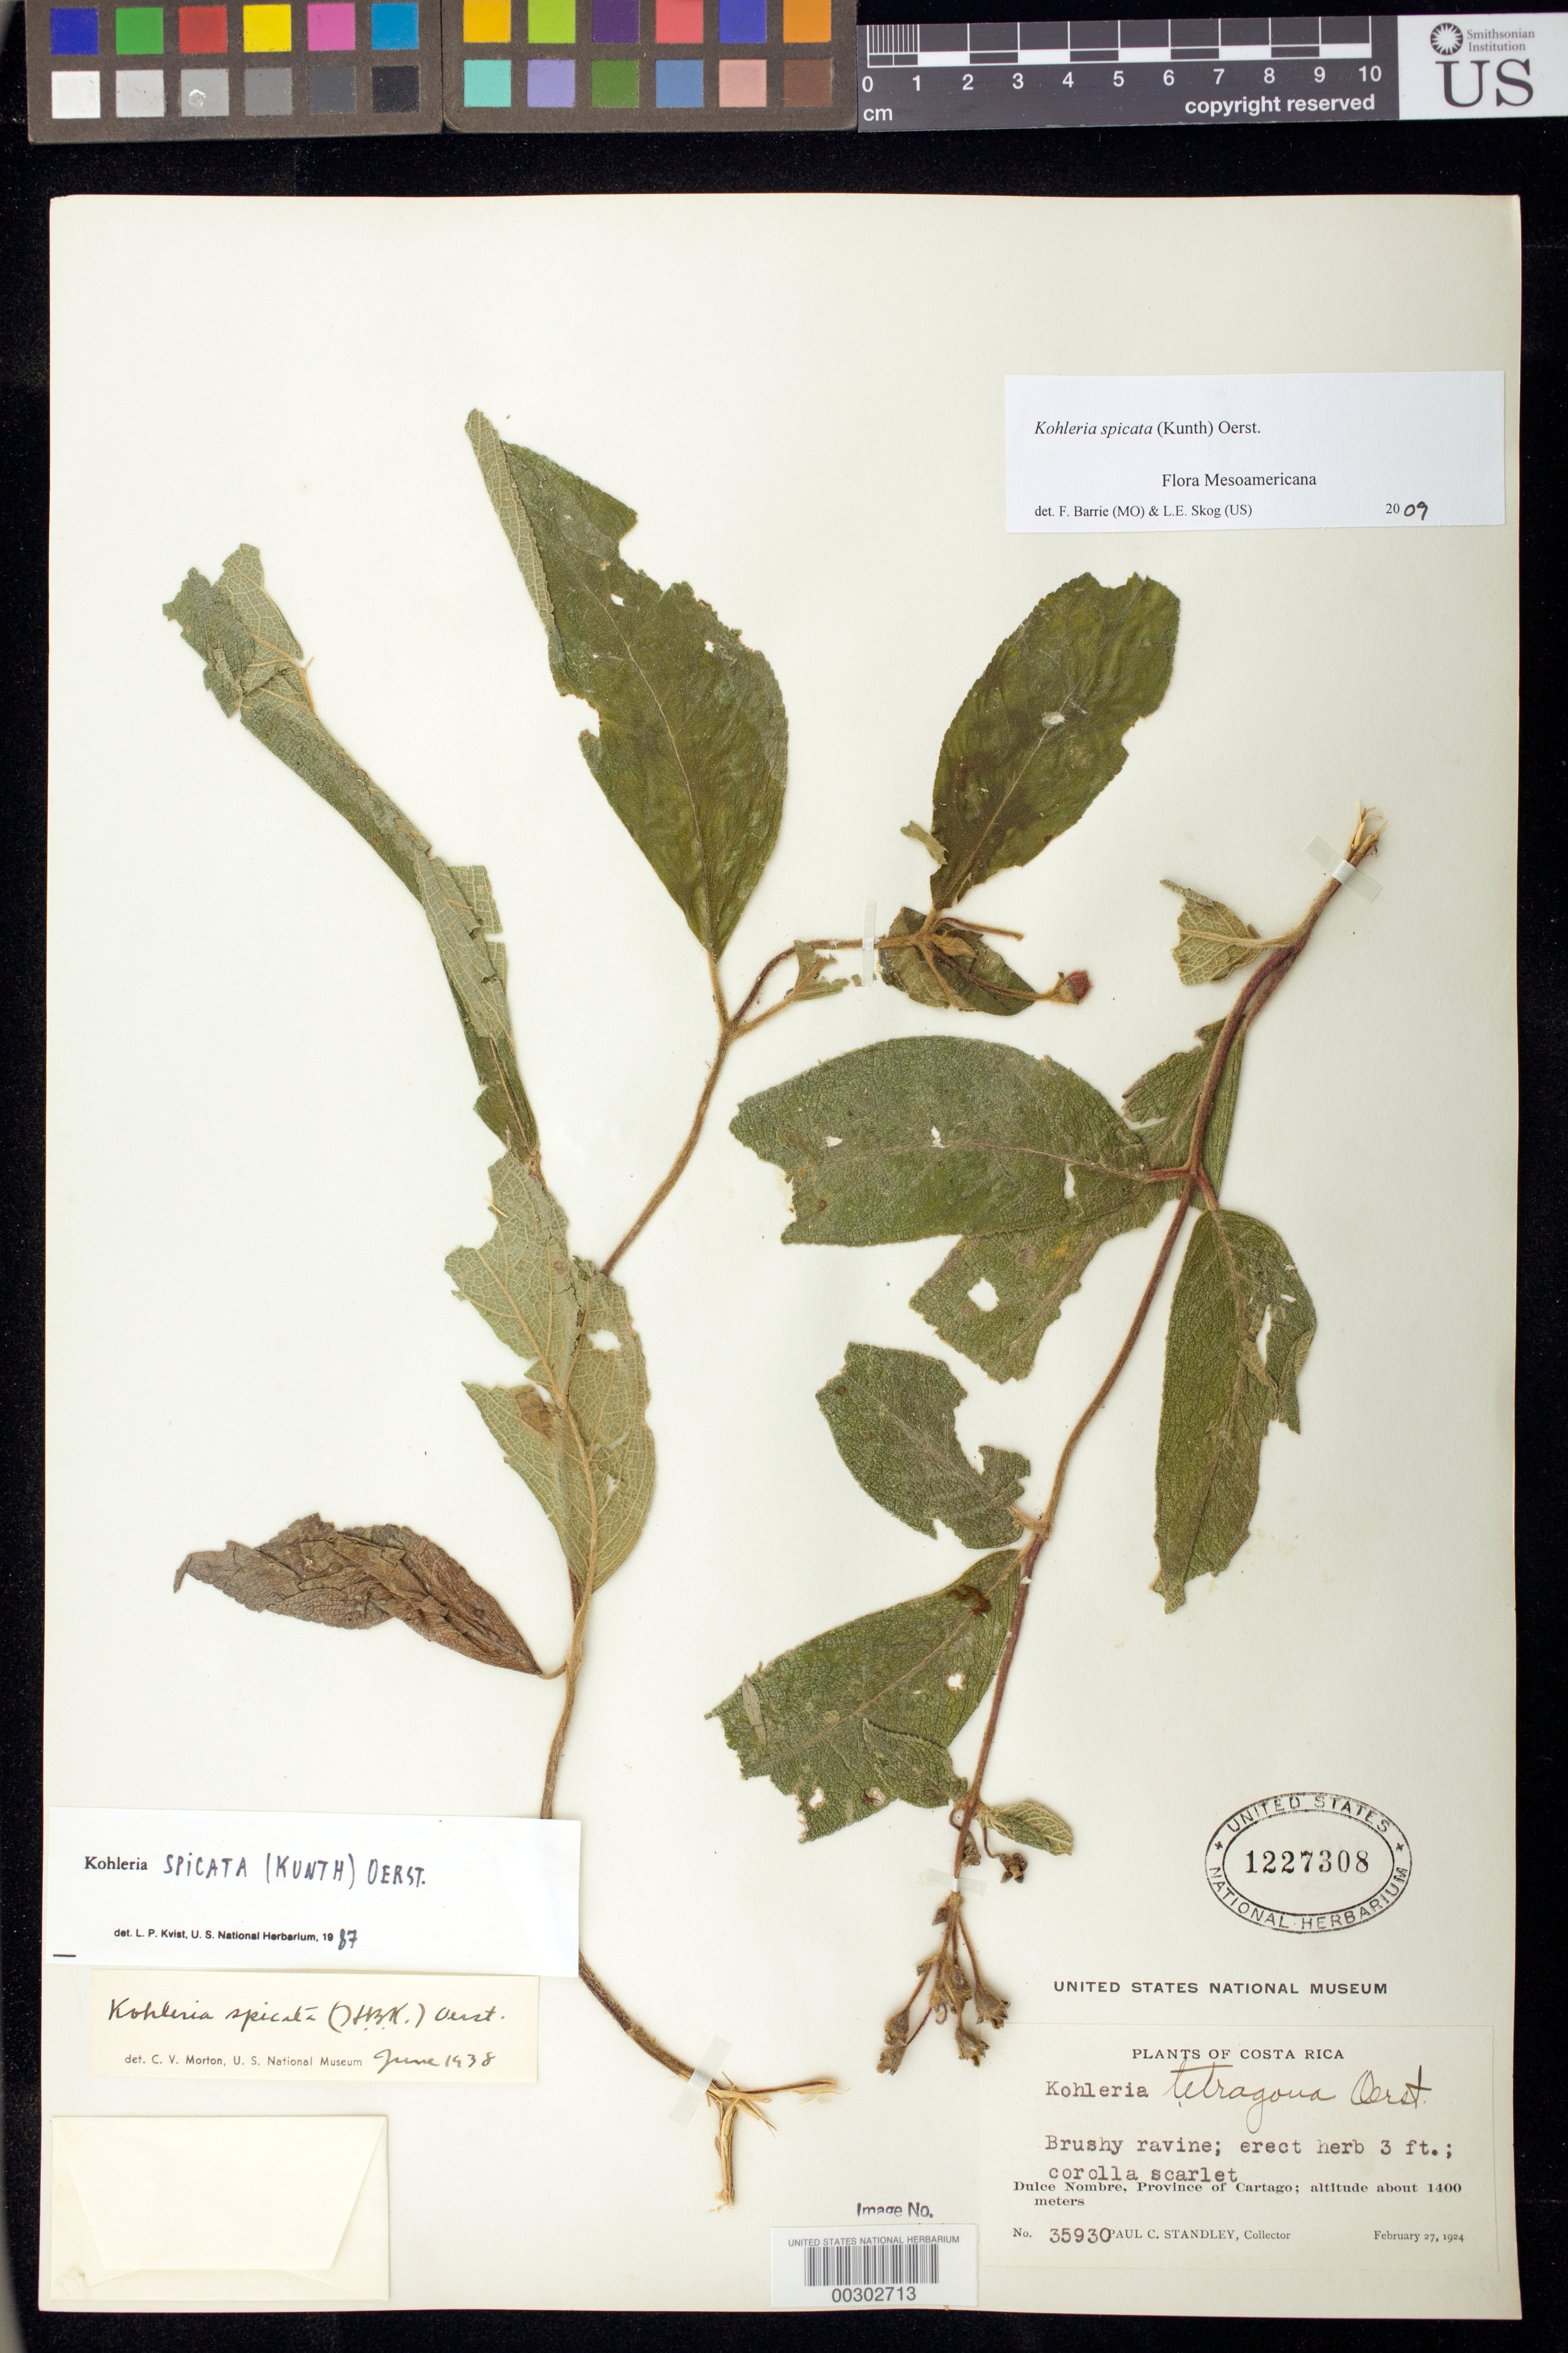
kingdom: Plantae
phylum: Tracheophyta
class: Magnoliopsida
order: Lamiales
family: Gesneriaceae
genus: Kohleria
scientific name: Kohleria spicata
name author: (Kunth) Oerst.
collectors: P. C. Standley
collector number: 35930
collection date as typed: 27 Feb 1924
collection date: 1924-02-27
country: Costa Rica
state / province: Cartago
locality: Dulce Nombre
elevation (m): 1400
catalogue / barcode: US 1227308